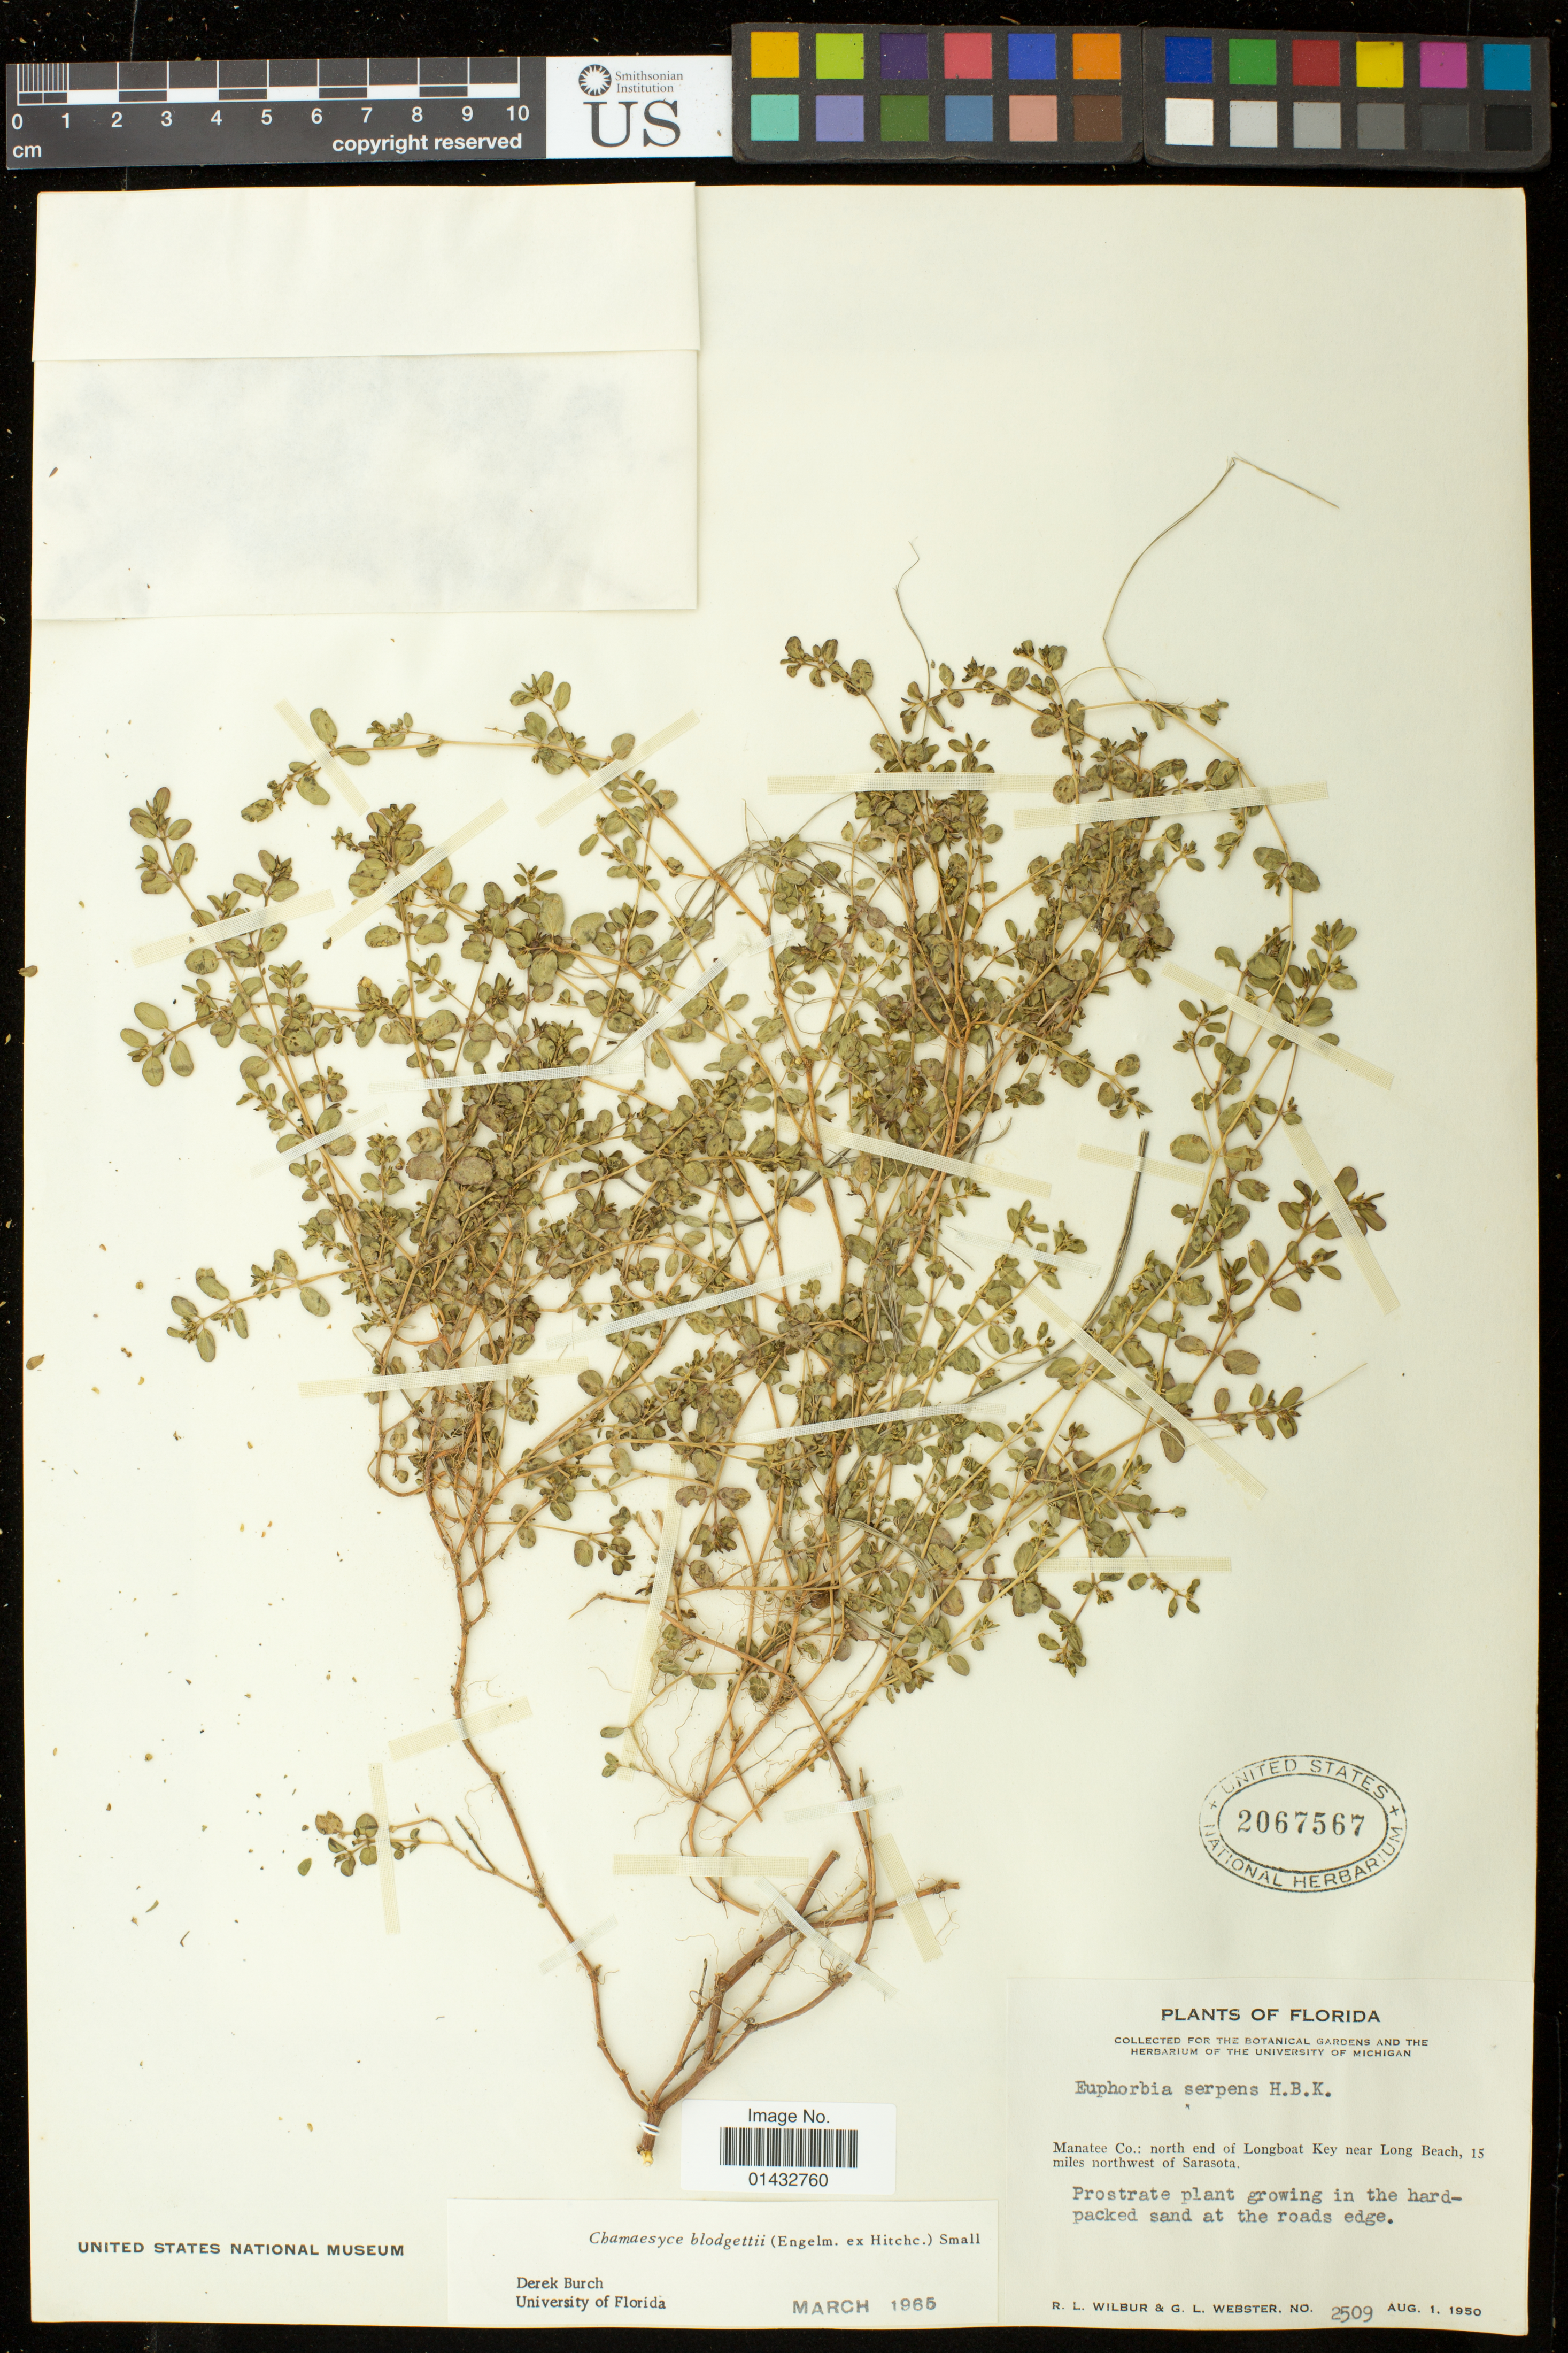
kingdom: Plantae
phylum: Tracheophyta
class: Magnoliopsida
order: Malpighiales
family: Euphorbiaceae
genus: Euphorbia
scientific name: Euphorbia blodgettii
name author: Engelm. ex Hitchc.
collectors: R. L. Wilbur & G. L. Webster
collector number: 2509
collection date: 1950-08-01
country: United States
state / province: Florida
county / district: Manatee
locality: North end of Longboat Key near Long Beach, 15 miles northwest of Sarasota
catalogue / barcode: US 2067567